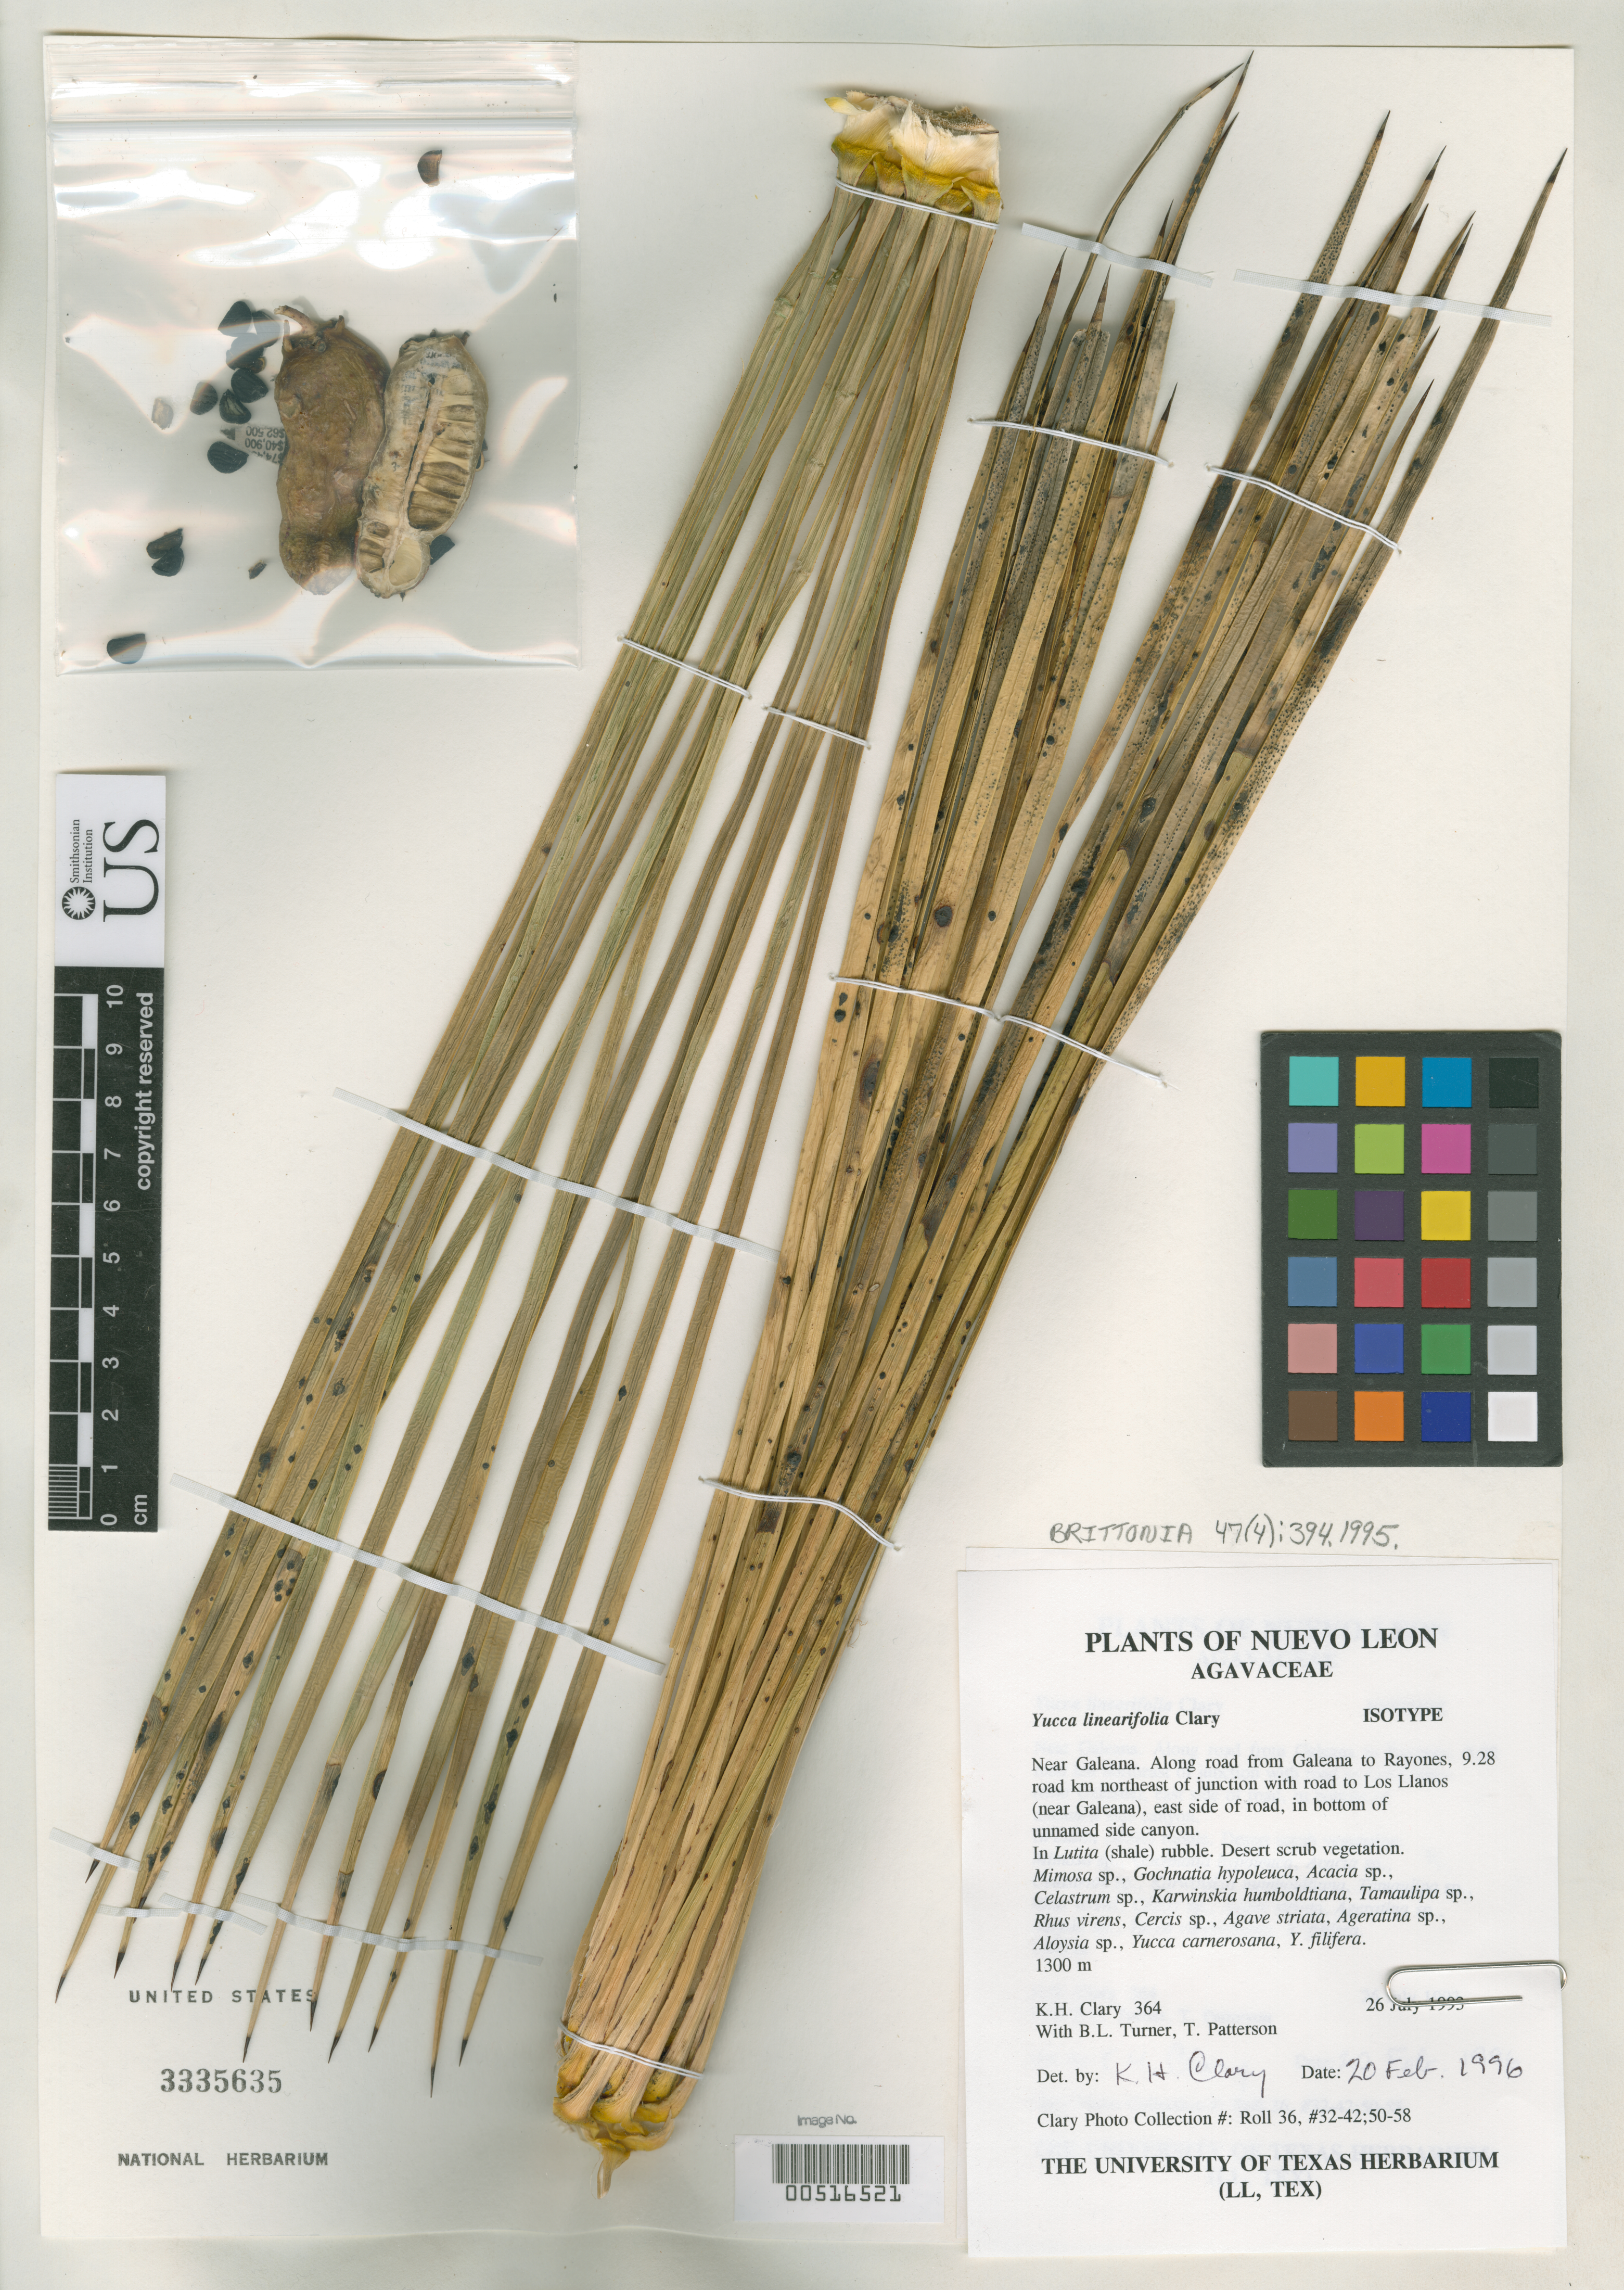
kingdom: Plantae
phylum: Tracheophyta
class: Liliopsida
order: Asparagales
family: Asparagaceae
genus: Yucca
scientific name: Yucca linearifolia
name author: Clary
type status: Isotype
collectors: K. Clary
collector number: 364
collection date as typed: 20 Feb 1996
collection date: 1996-02-20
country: Mexico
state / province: Nuevo León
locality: Near Galeana, road from Galeana to Rayones, 9.28 road km NE of junction with road to Los Llanos.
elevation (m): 1300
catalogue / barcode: US 3335635